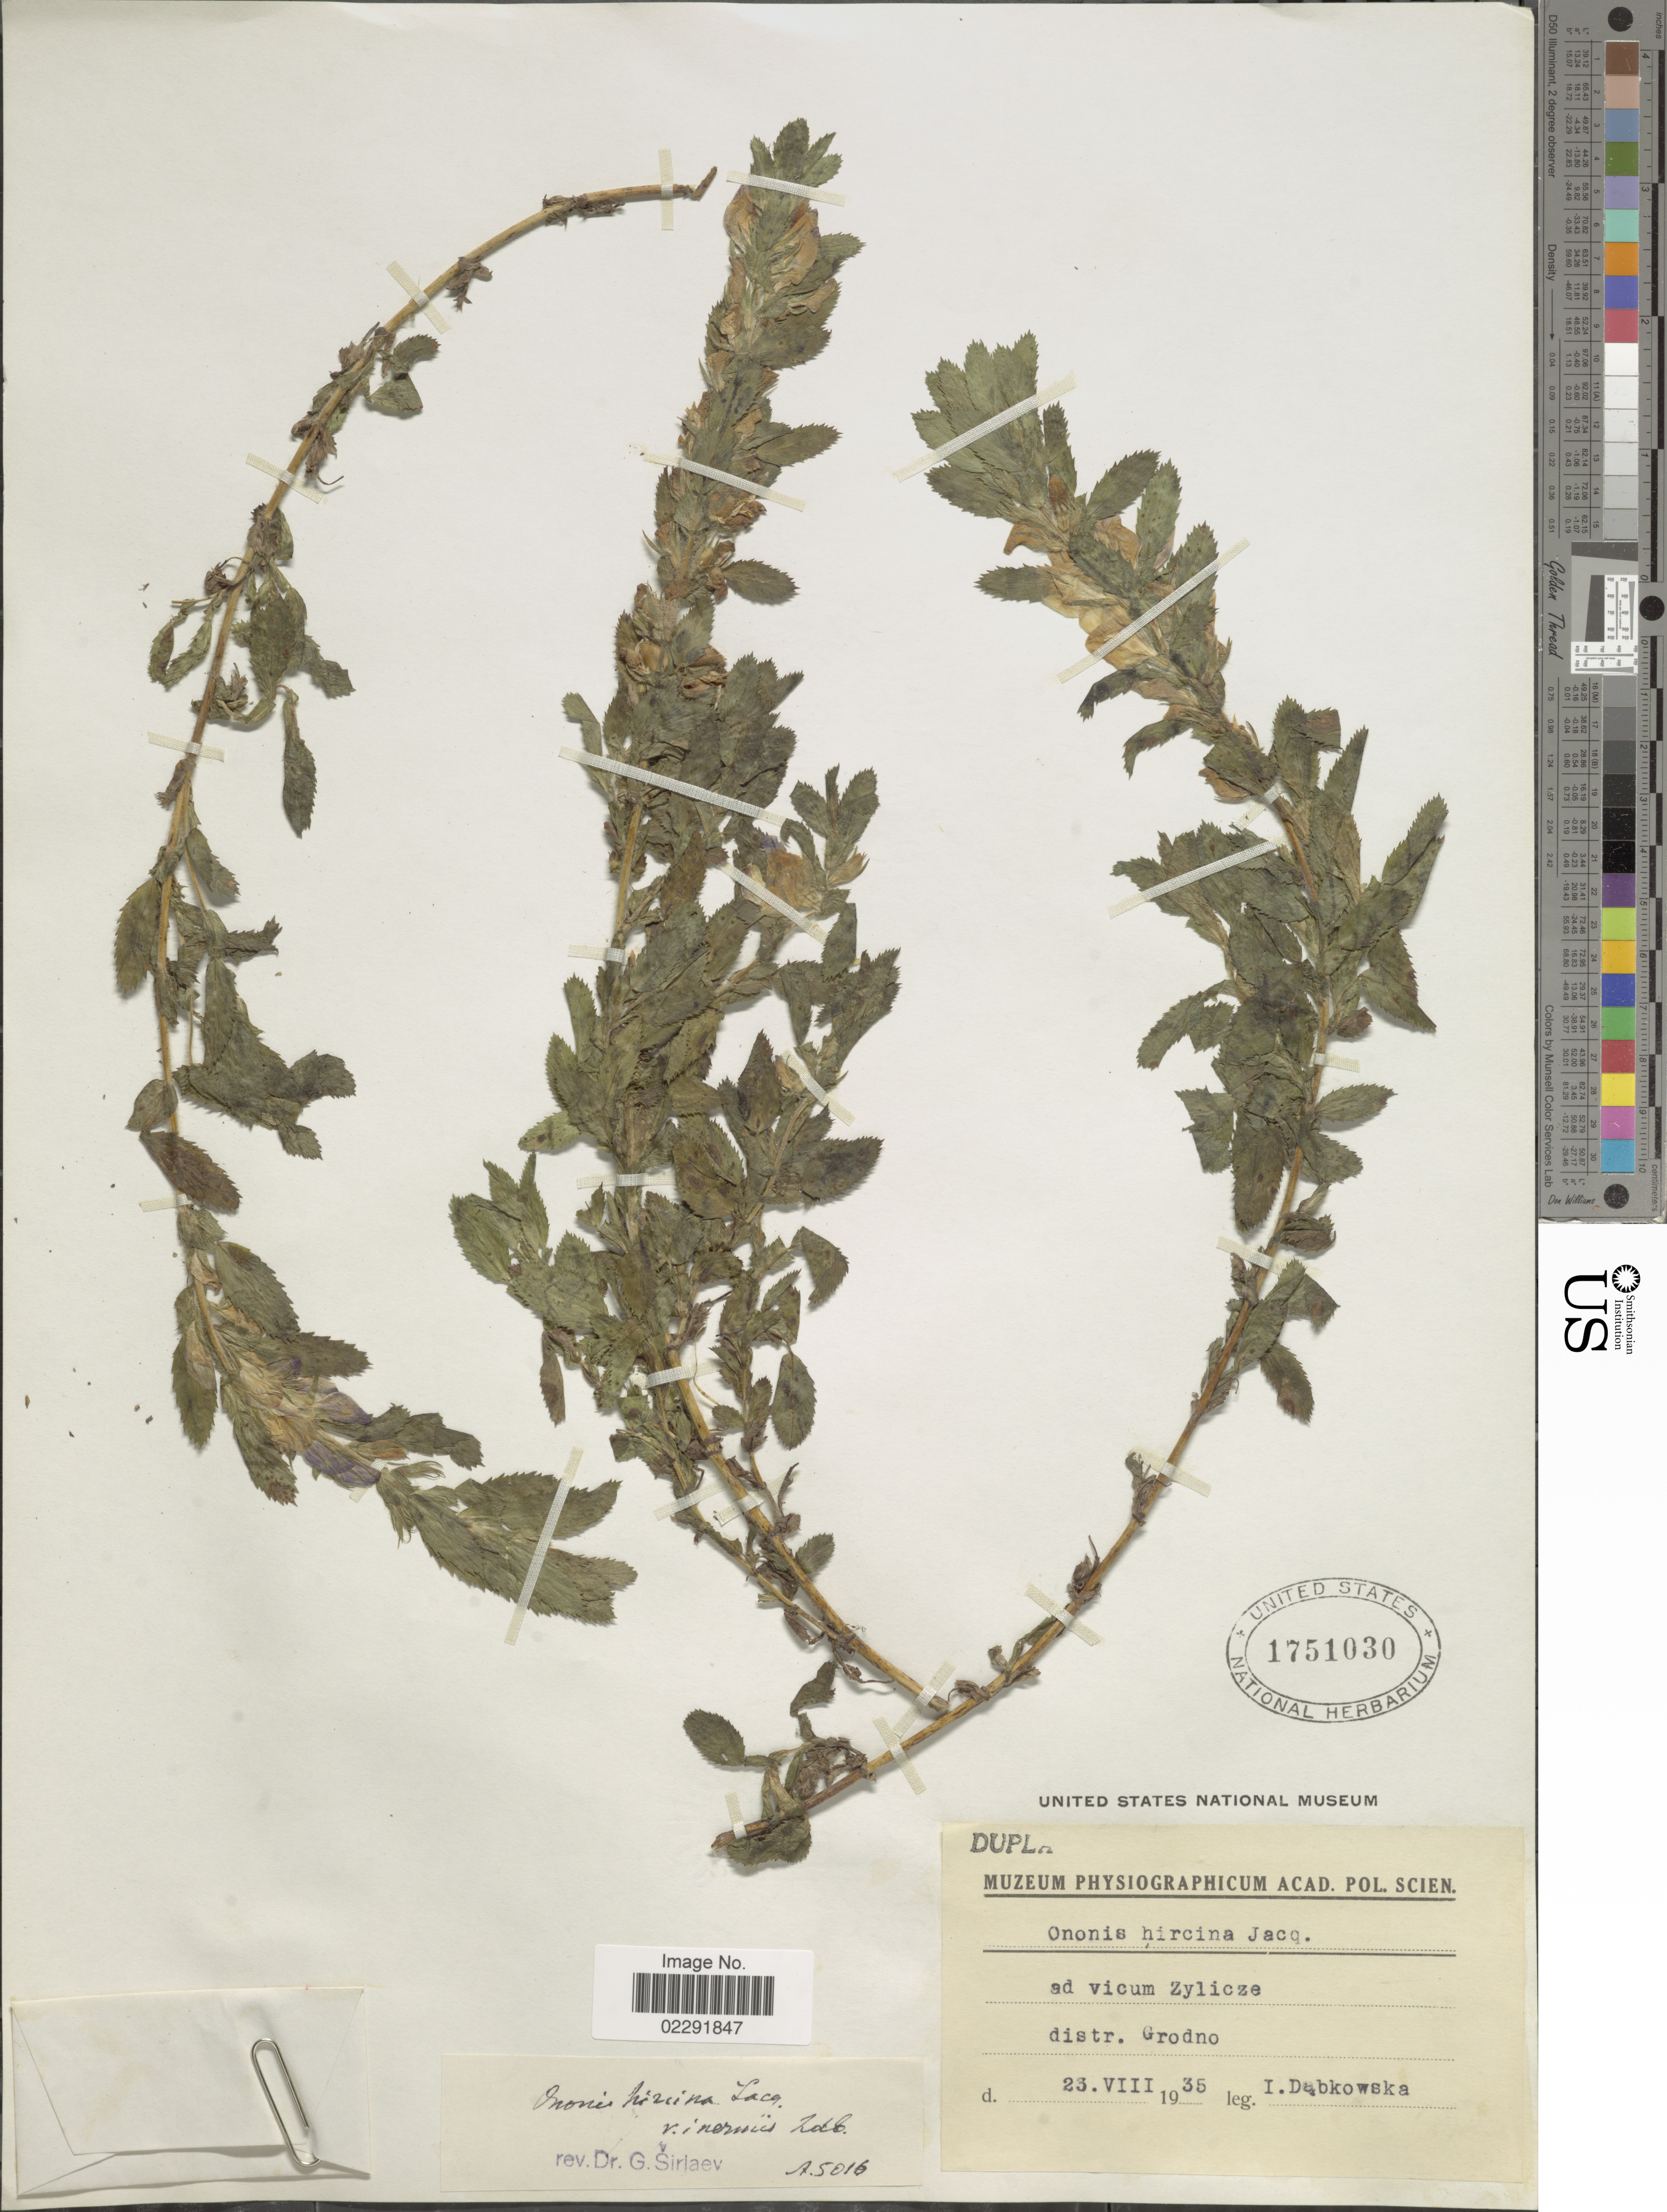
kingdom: Plantae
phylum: Tracheophyta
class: Magnoliopsida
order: Fabales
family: Fabaceae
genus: Ononis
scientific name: Ononis hircina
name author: Jacq.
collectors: I. Dabkowska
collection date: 1935-07-23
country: Belarus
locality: Distr. Grodno.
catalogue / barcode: US 1751030